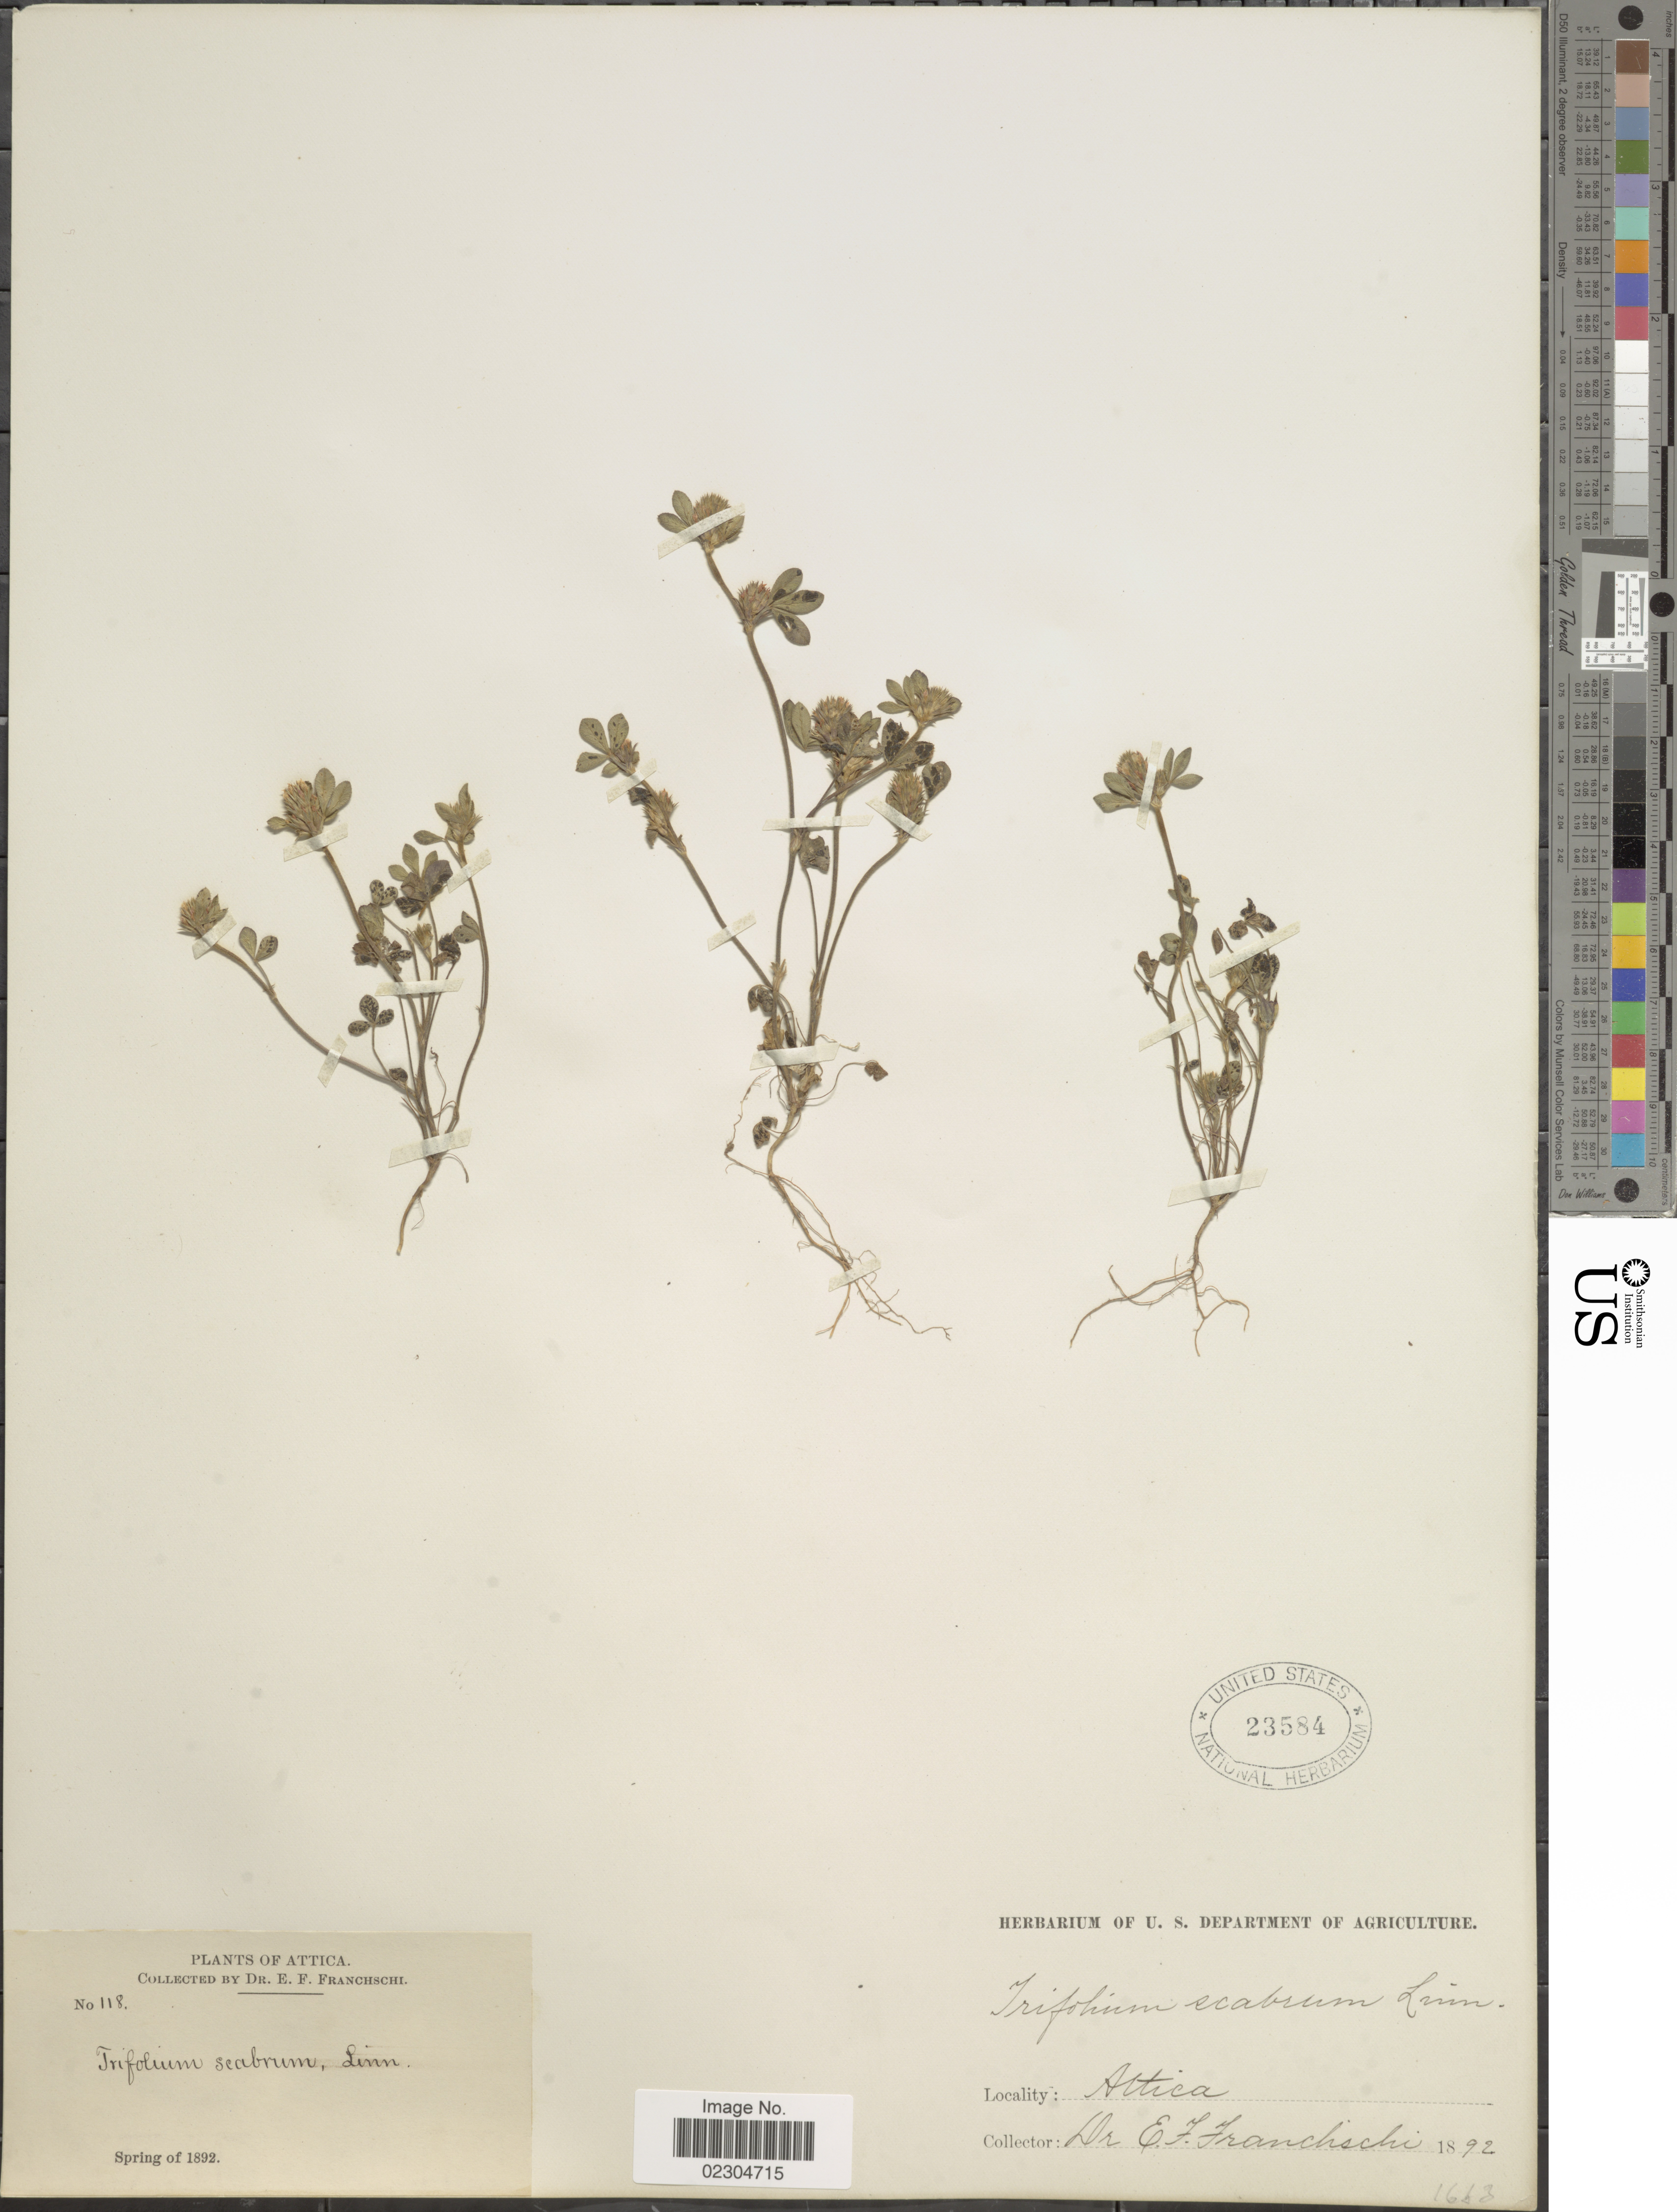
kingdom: Plantae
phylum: Tracheophyta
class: Magnoliopsida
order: Fabales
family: Fabaceae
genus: Trifolium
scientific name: Trifolium scabrum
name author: L.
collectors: E. Franchschi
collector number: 118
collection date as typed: Spring of 1892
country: Greece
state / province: Attica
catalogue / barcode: US 23584